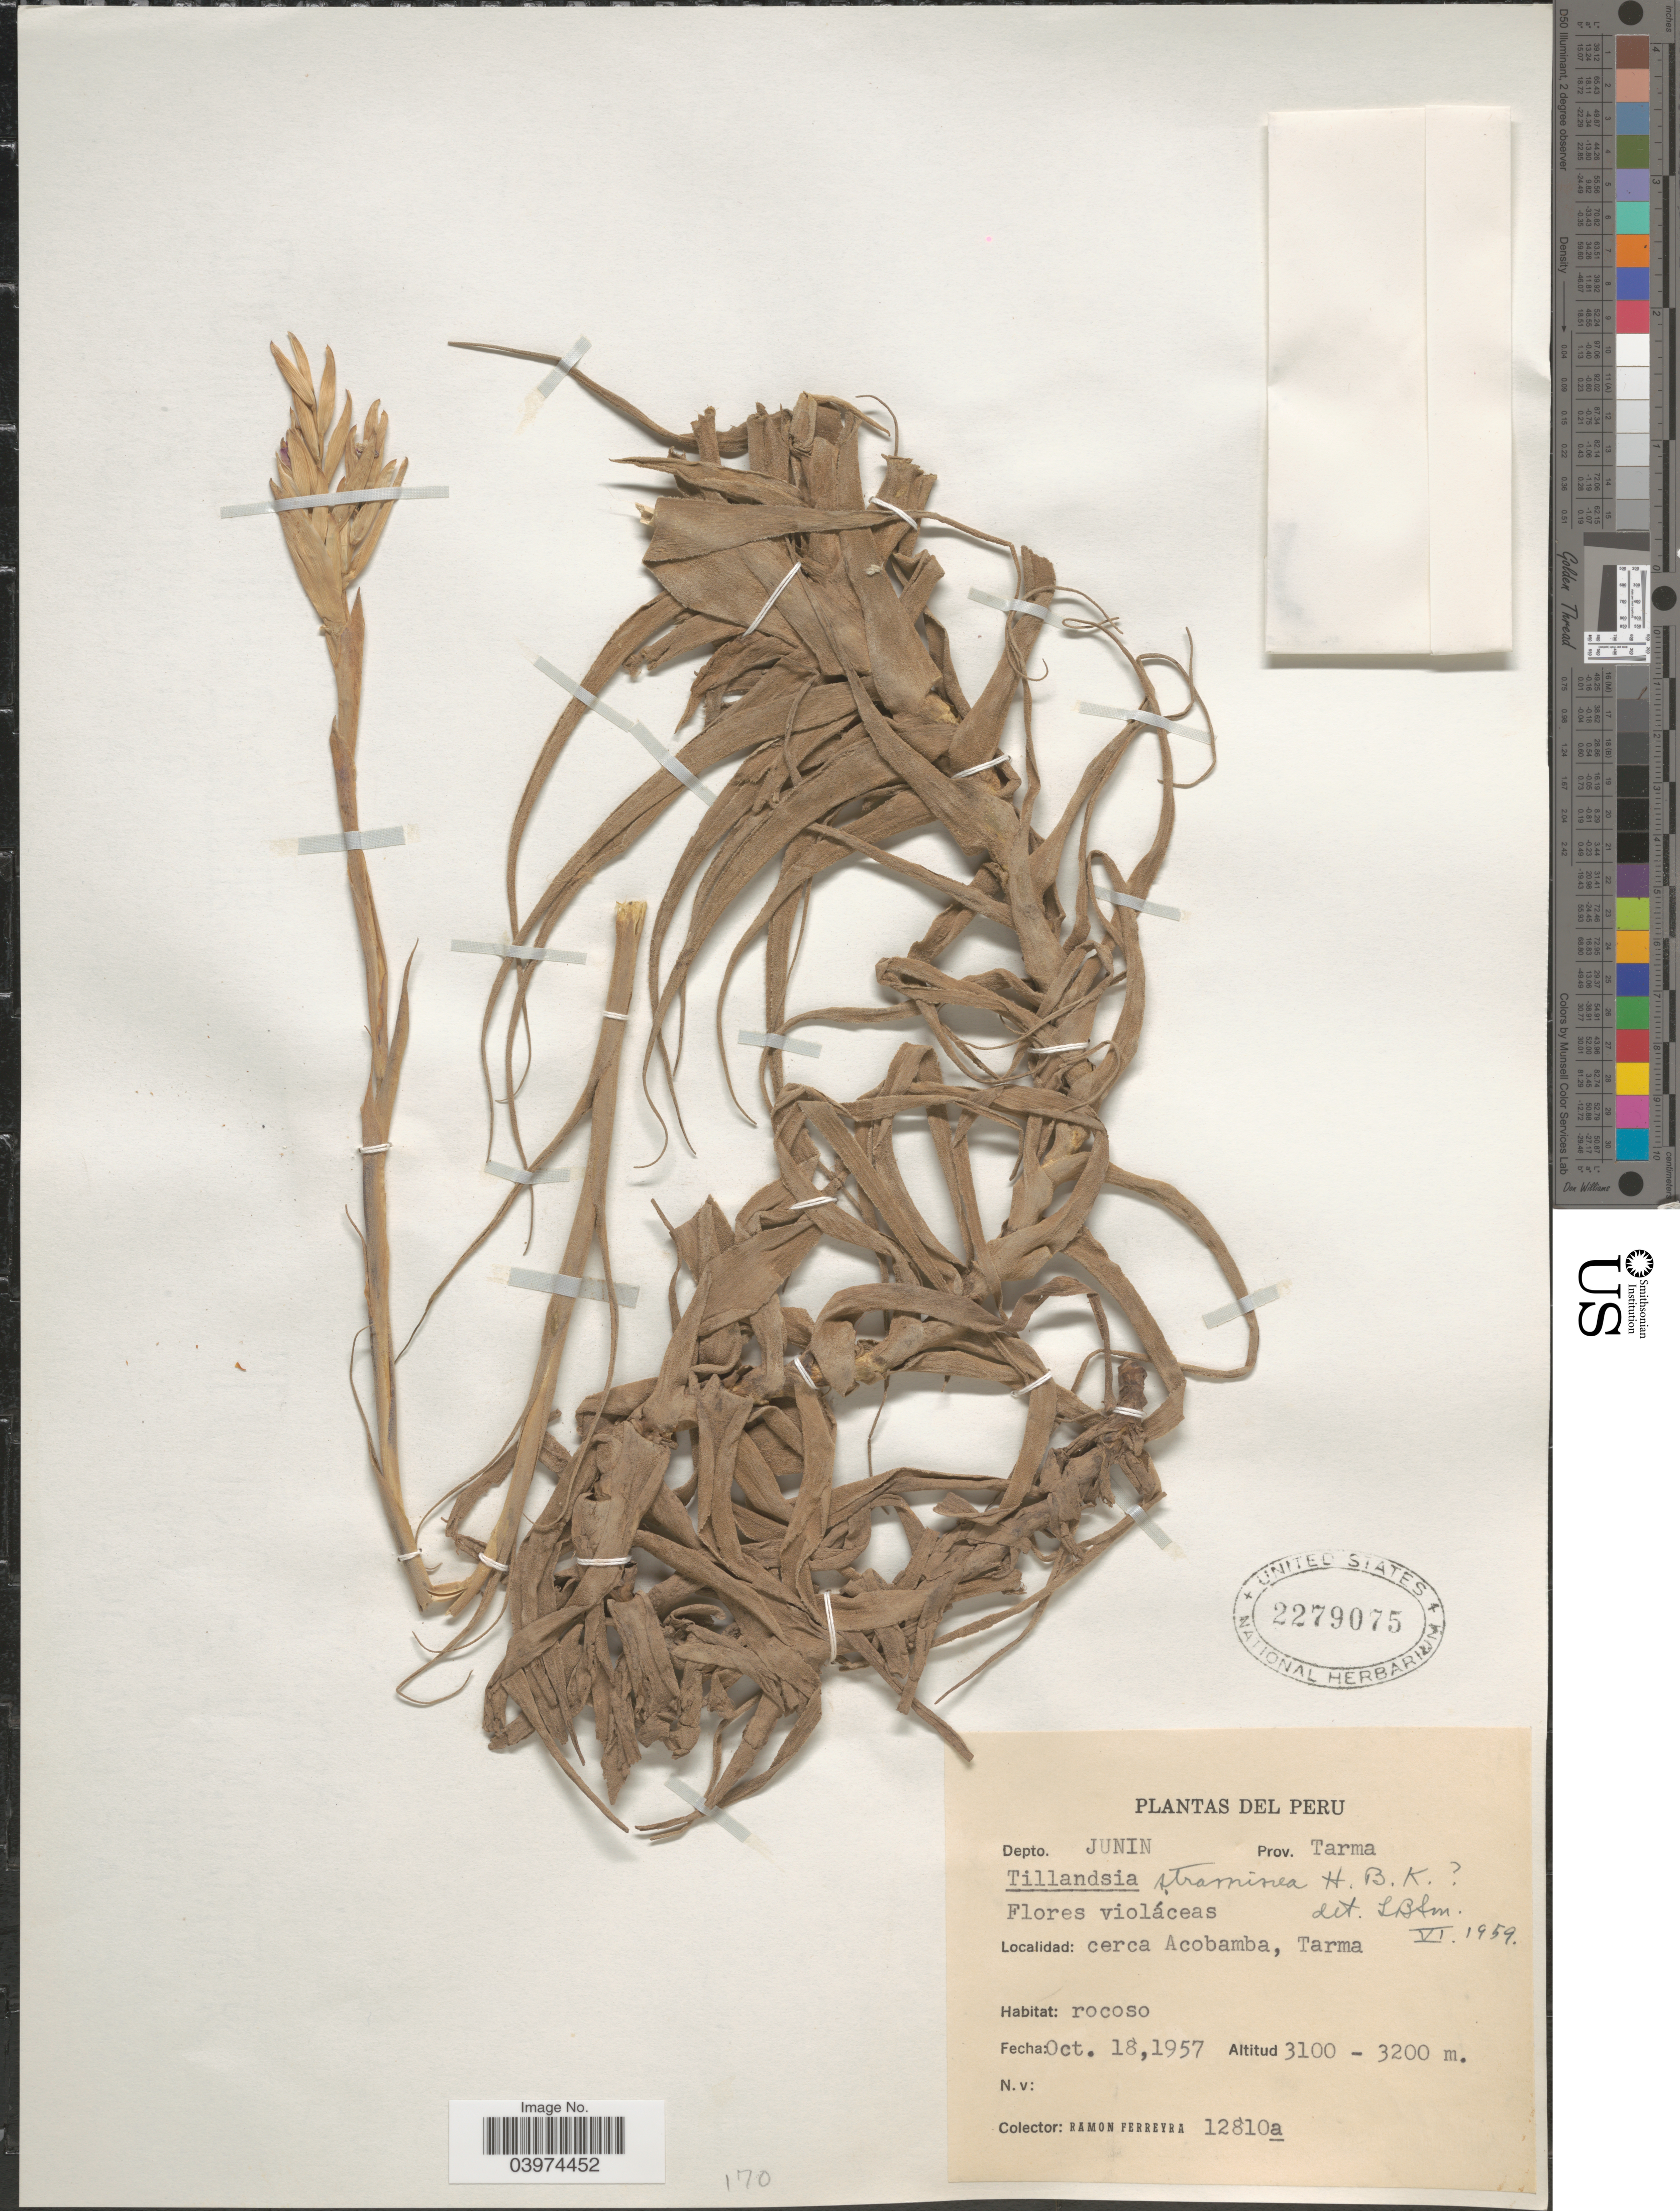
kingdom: Plantae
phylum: Tracheophyta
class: Liliopsida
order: Poales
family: Bromeliaceae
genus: Tillandsia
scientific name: Tillandsia straminea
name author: Kunth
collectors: R. A. Ferreyra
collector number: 12810a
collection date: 1957-10-18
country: Peru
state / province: Junín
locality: Depto. Junin. Prov. Tarma. Cerca Acobamba, Tarma.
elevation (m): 3100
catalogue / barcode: US 2279075